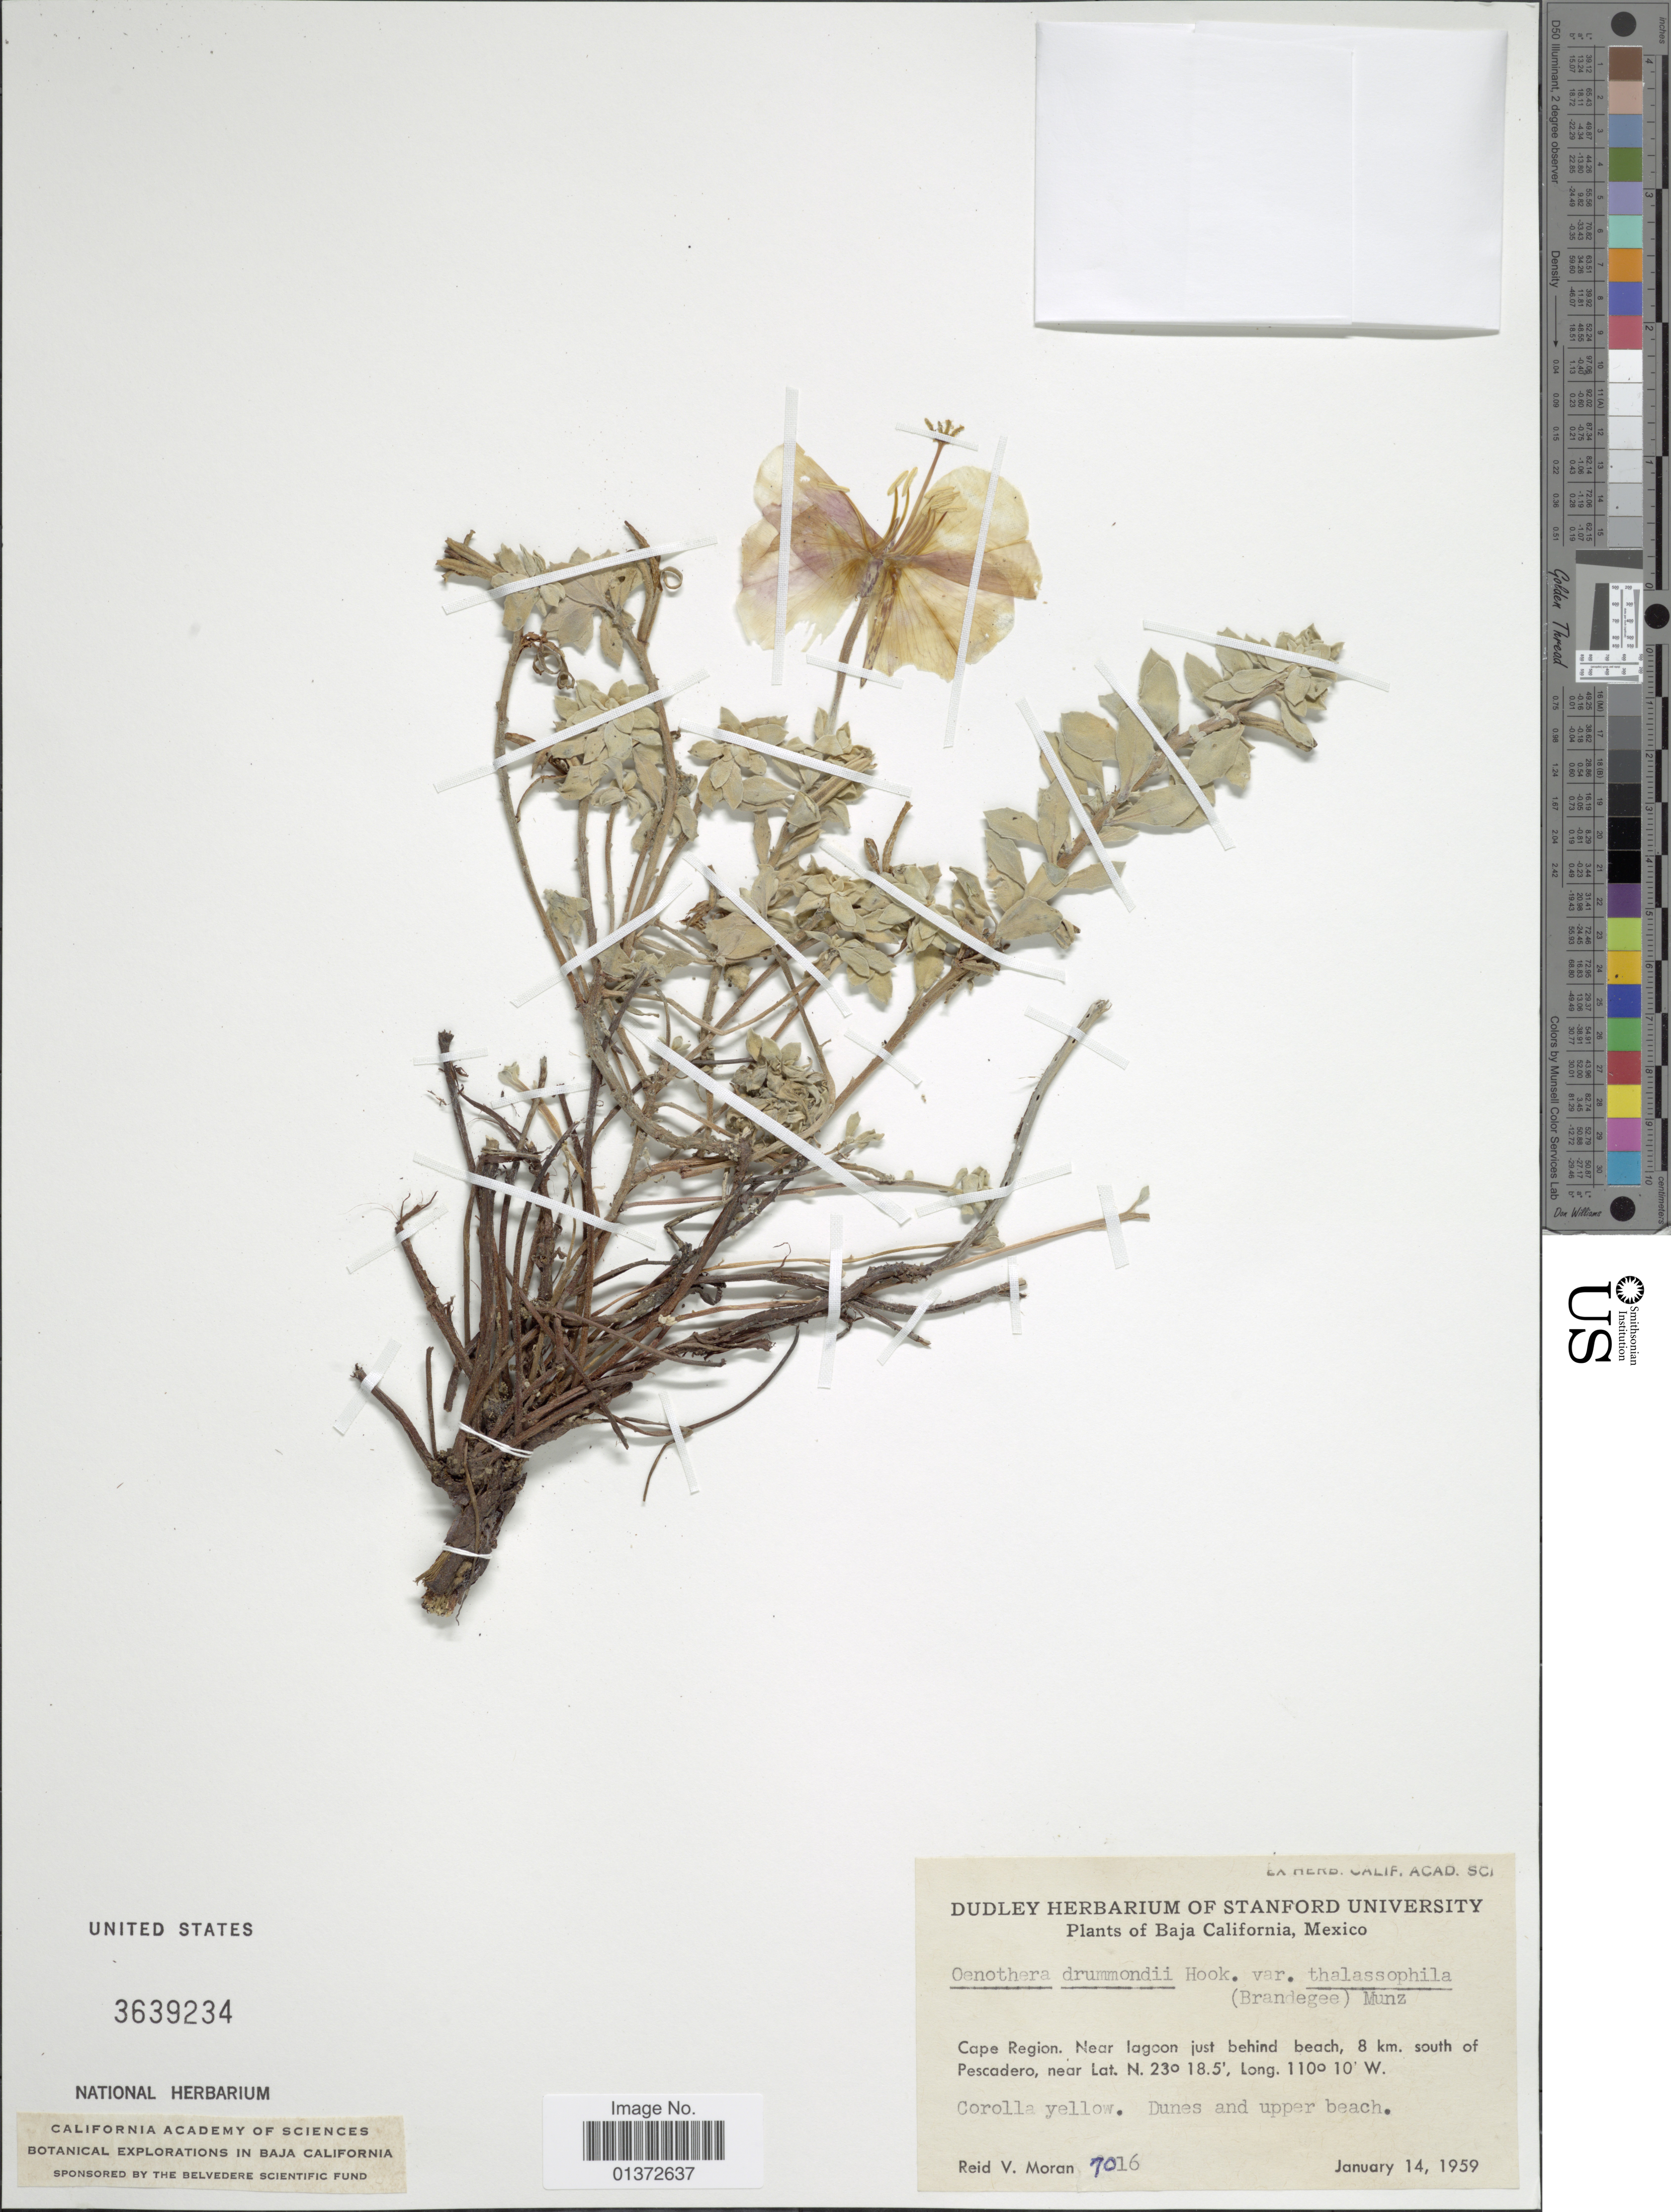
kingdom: Plantae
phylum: Tracheophyta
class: Magnoliopsida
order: Myrtales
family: Onagraceae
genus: Oenothera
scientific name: Oenothera drummondii subsp. thalassaphila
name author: (Brandegee) W. Dietr. & W.L. Wagner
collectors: R. V. Moran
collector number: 7016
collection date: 1959-01-14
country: Mexico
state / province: Baja California Sur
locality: Cape Region, near lagoon just behind beach, 8 km south of Pescadero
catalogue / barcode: US 3639234